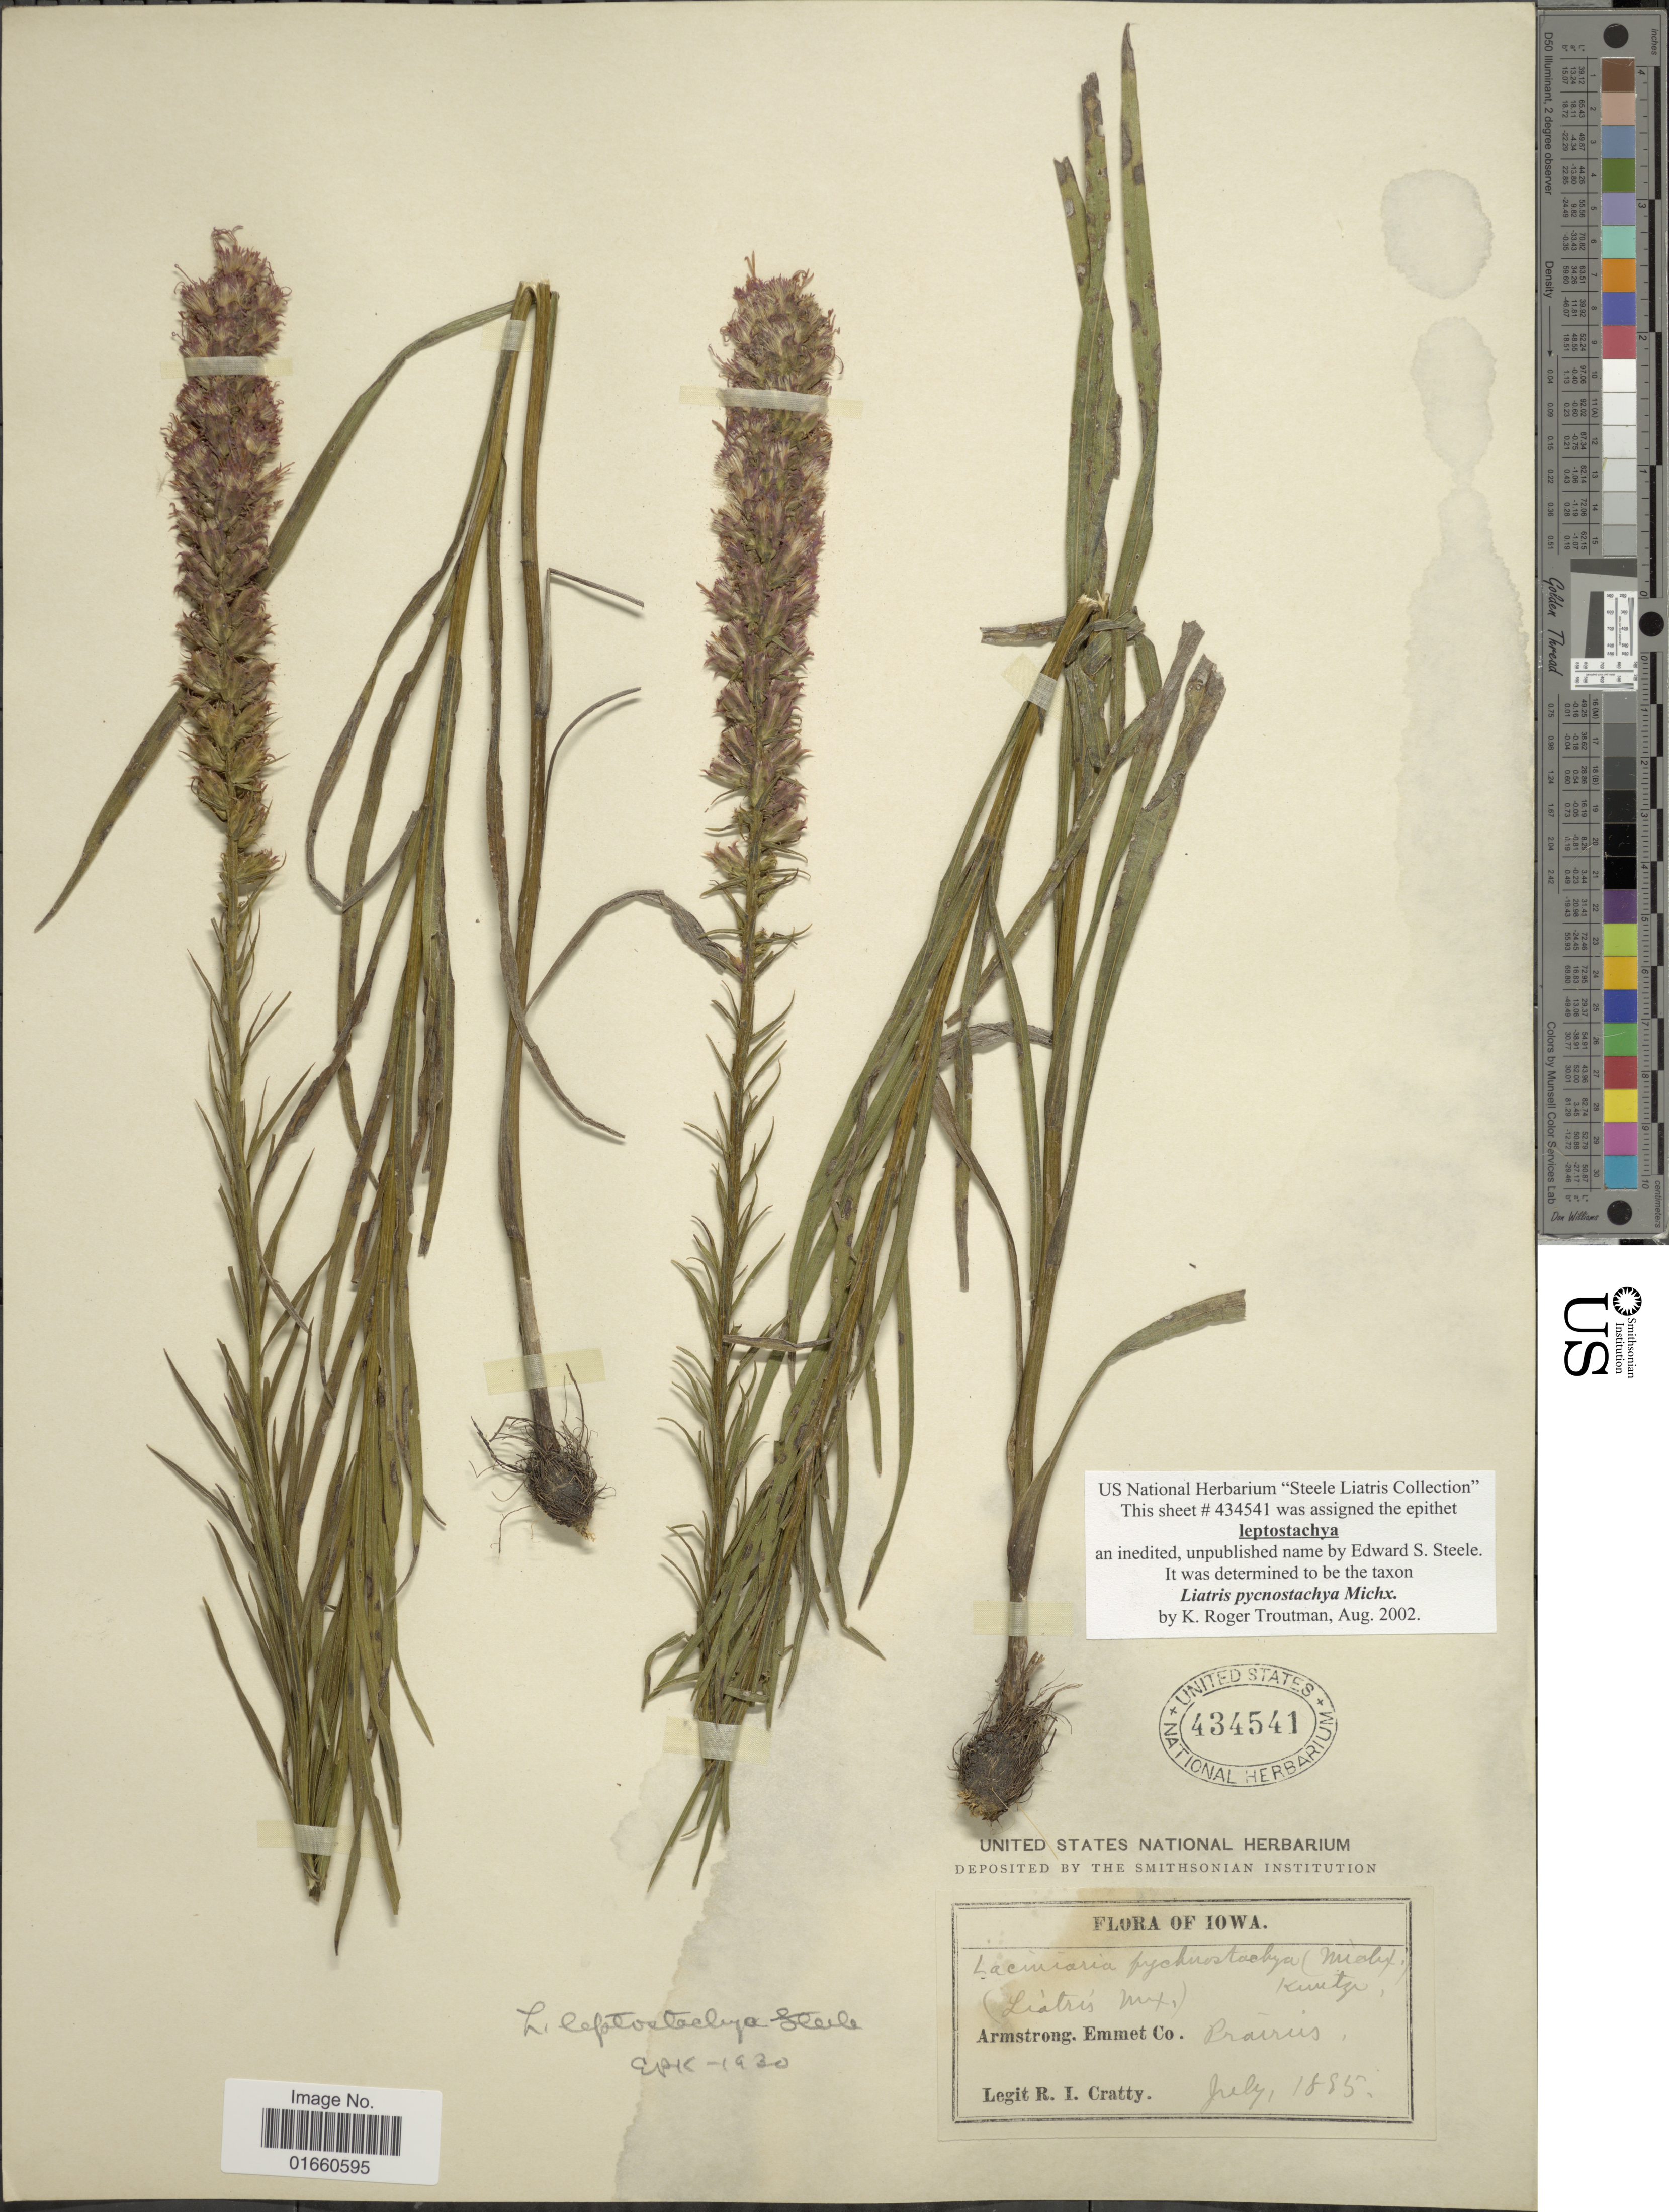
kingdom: Plantae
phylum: Tracheophyta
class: Magnoliopsida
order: Asterales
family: Asteraceae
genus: Liatris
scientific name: Liatris pycnostachya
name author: Michx.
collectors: R. Cratty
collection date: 1885-07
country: United States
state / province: Iowa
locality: Armstrong. Emmet Co. Prairies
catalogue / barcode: US 434541